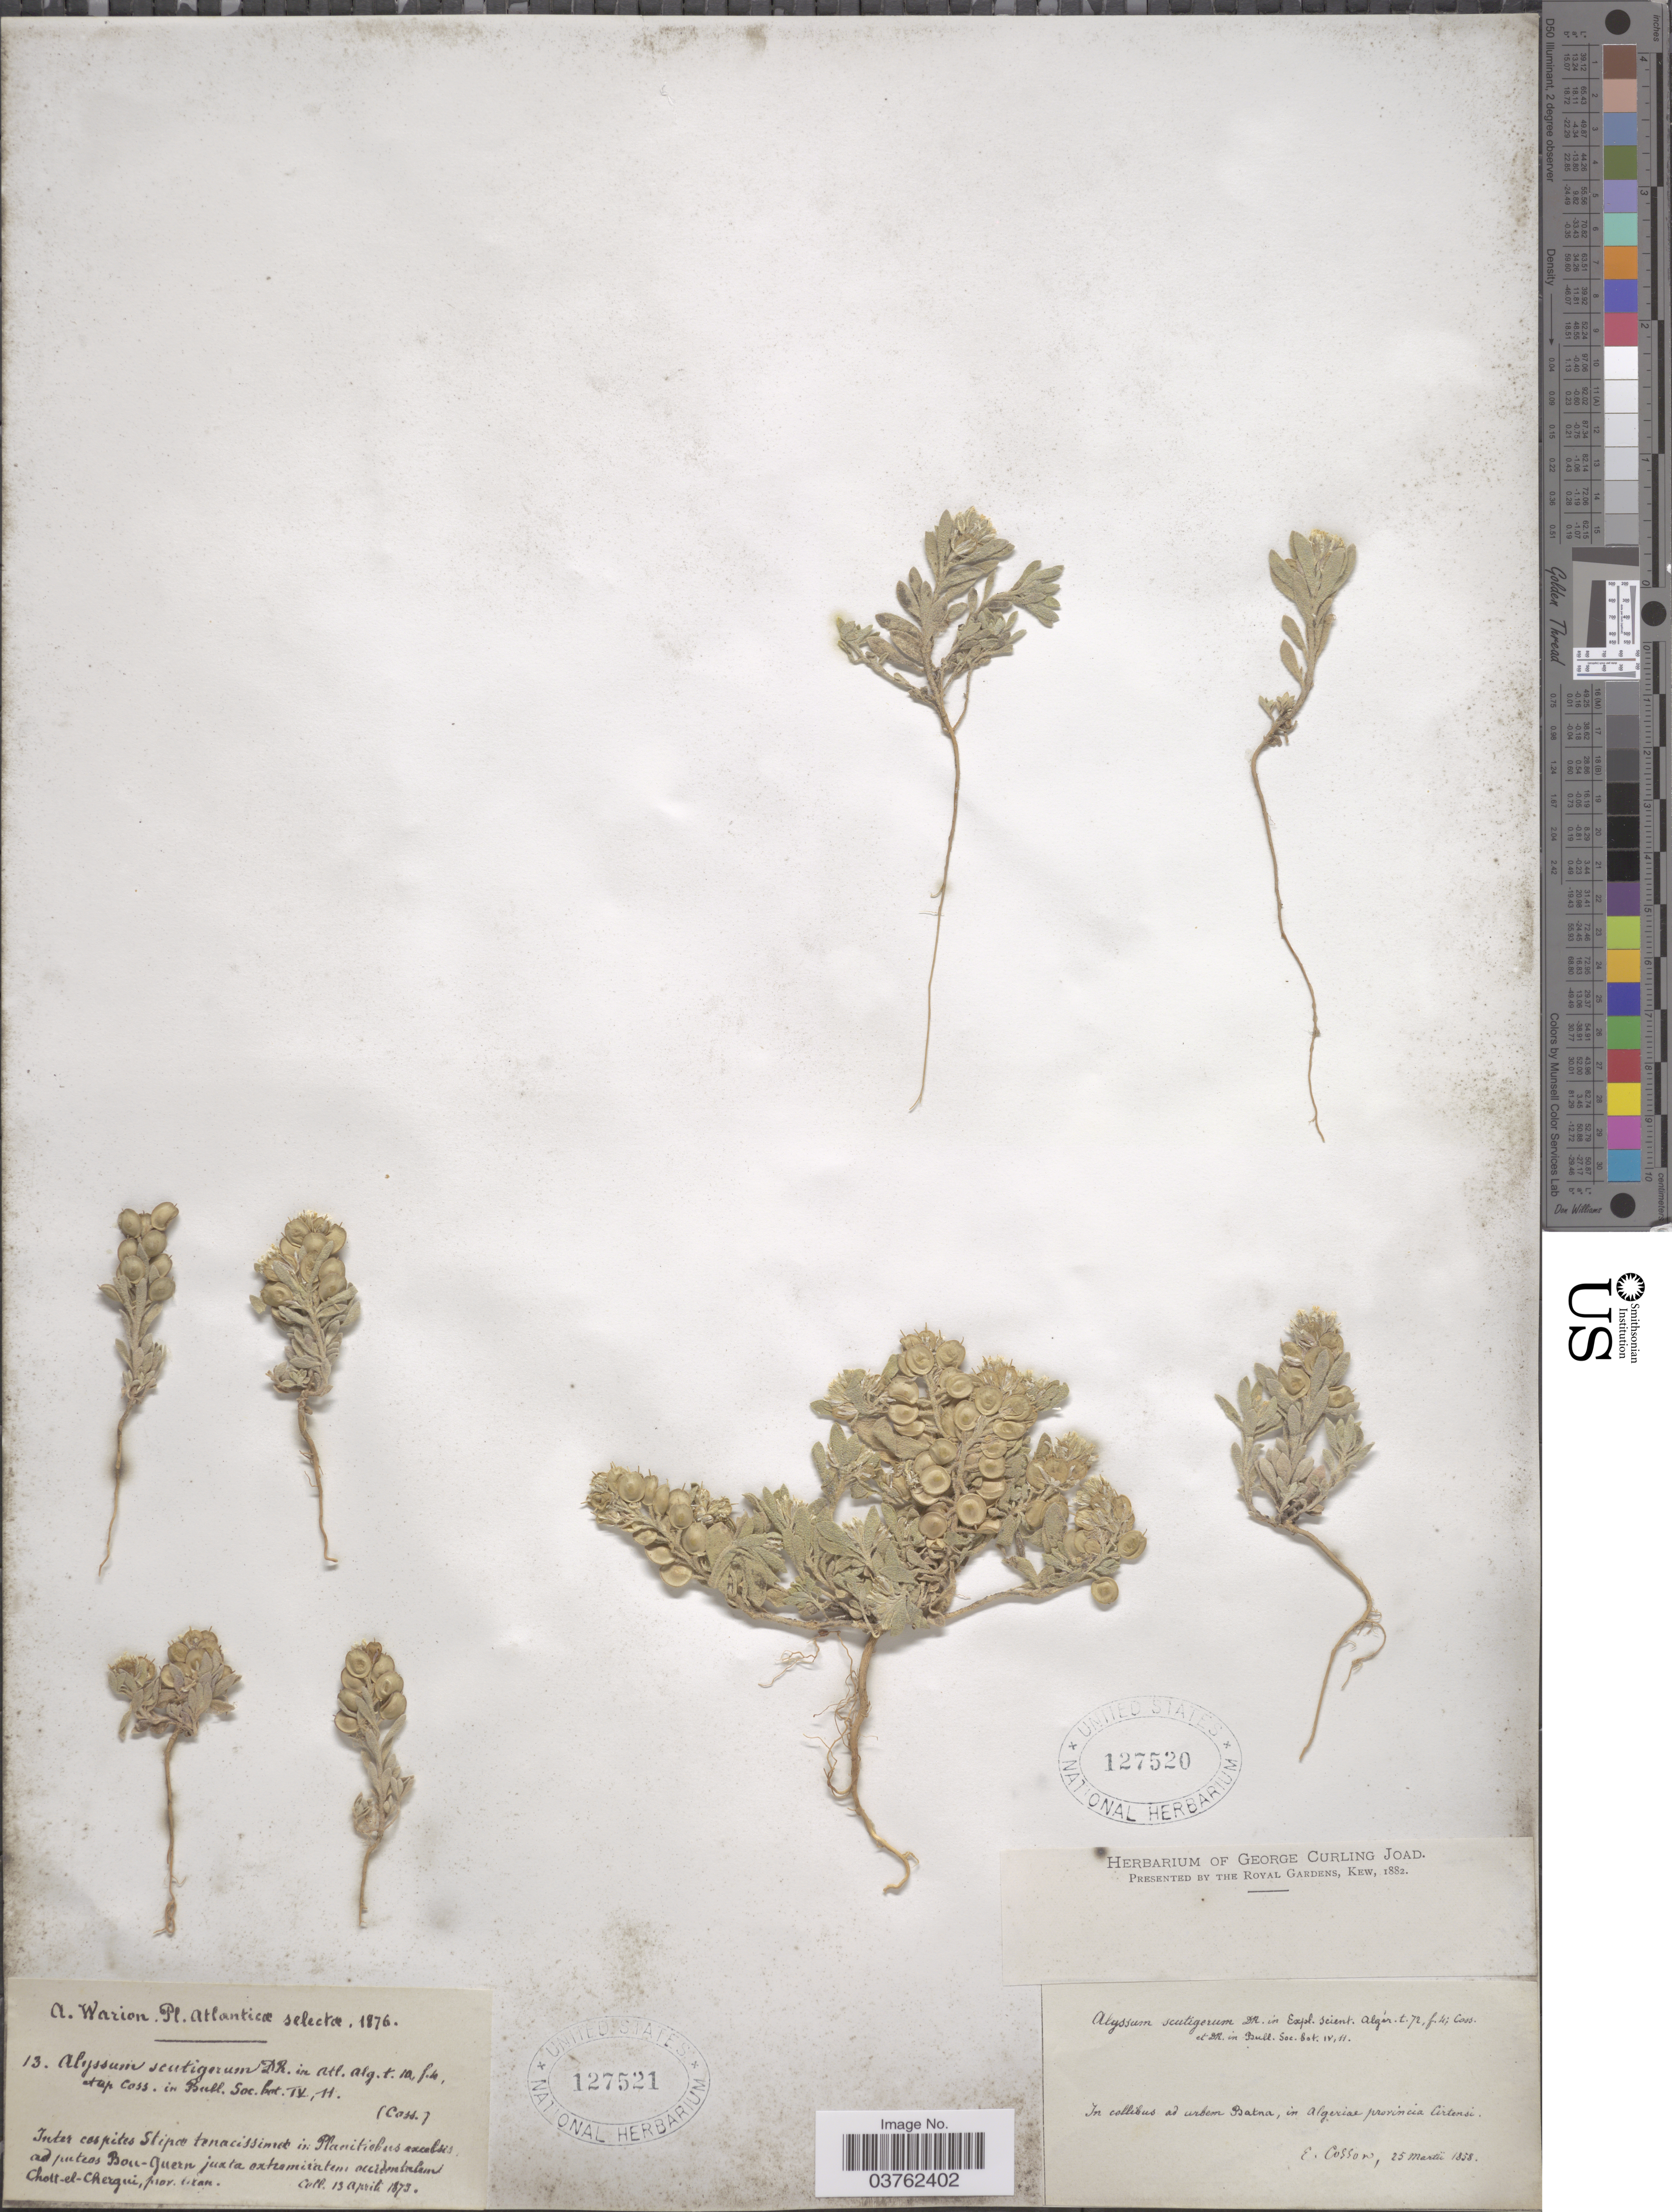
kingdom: Plantae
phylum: Tracheophyta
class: Magnoliopsida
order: Brassicales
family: Brassicaceae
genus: Alyssum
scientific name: Alyssum scutigerum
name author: Durieu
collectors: E. Cosson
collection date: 1858-03-25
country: Algeria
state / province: Batna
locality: In collibus ad urbem Batna, in Algeriae provincia Cirtensi.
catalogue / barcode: US 127520-2